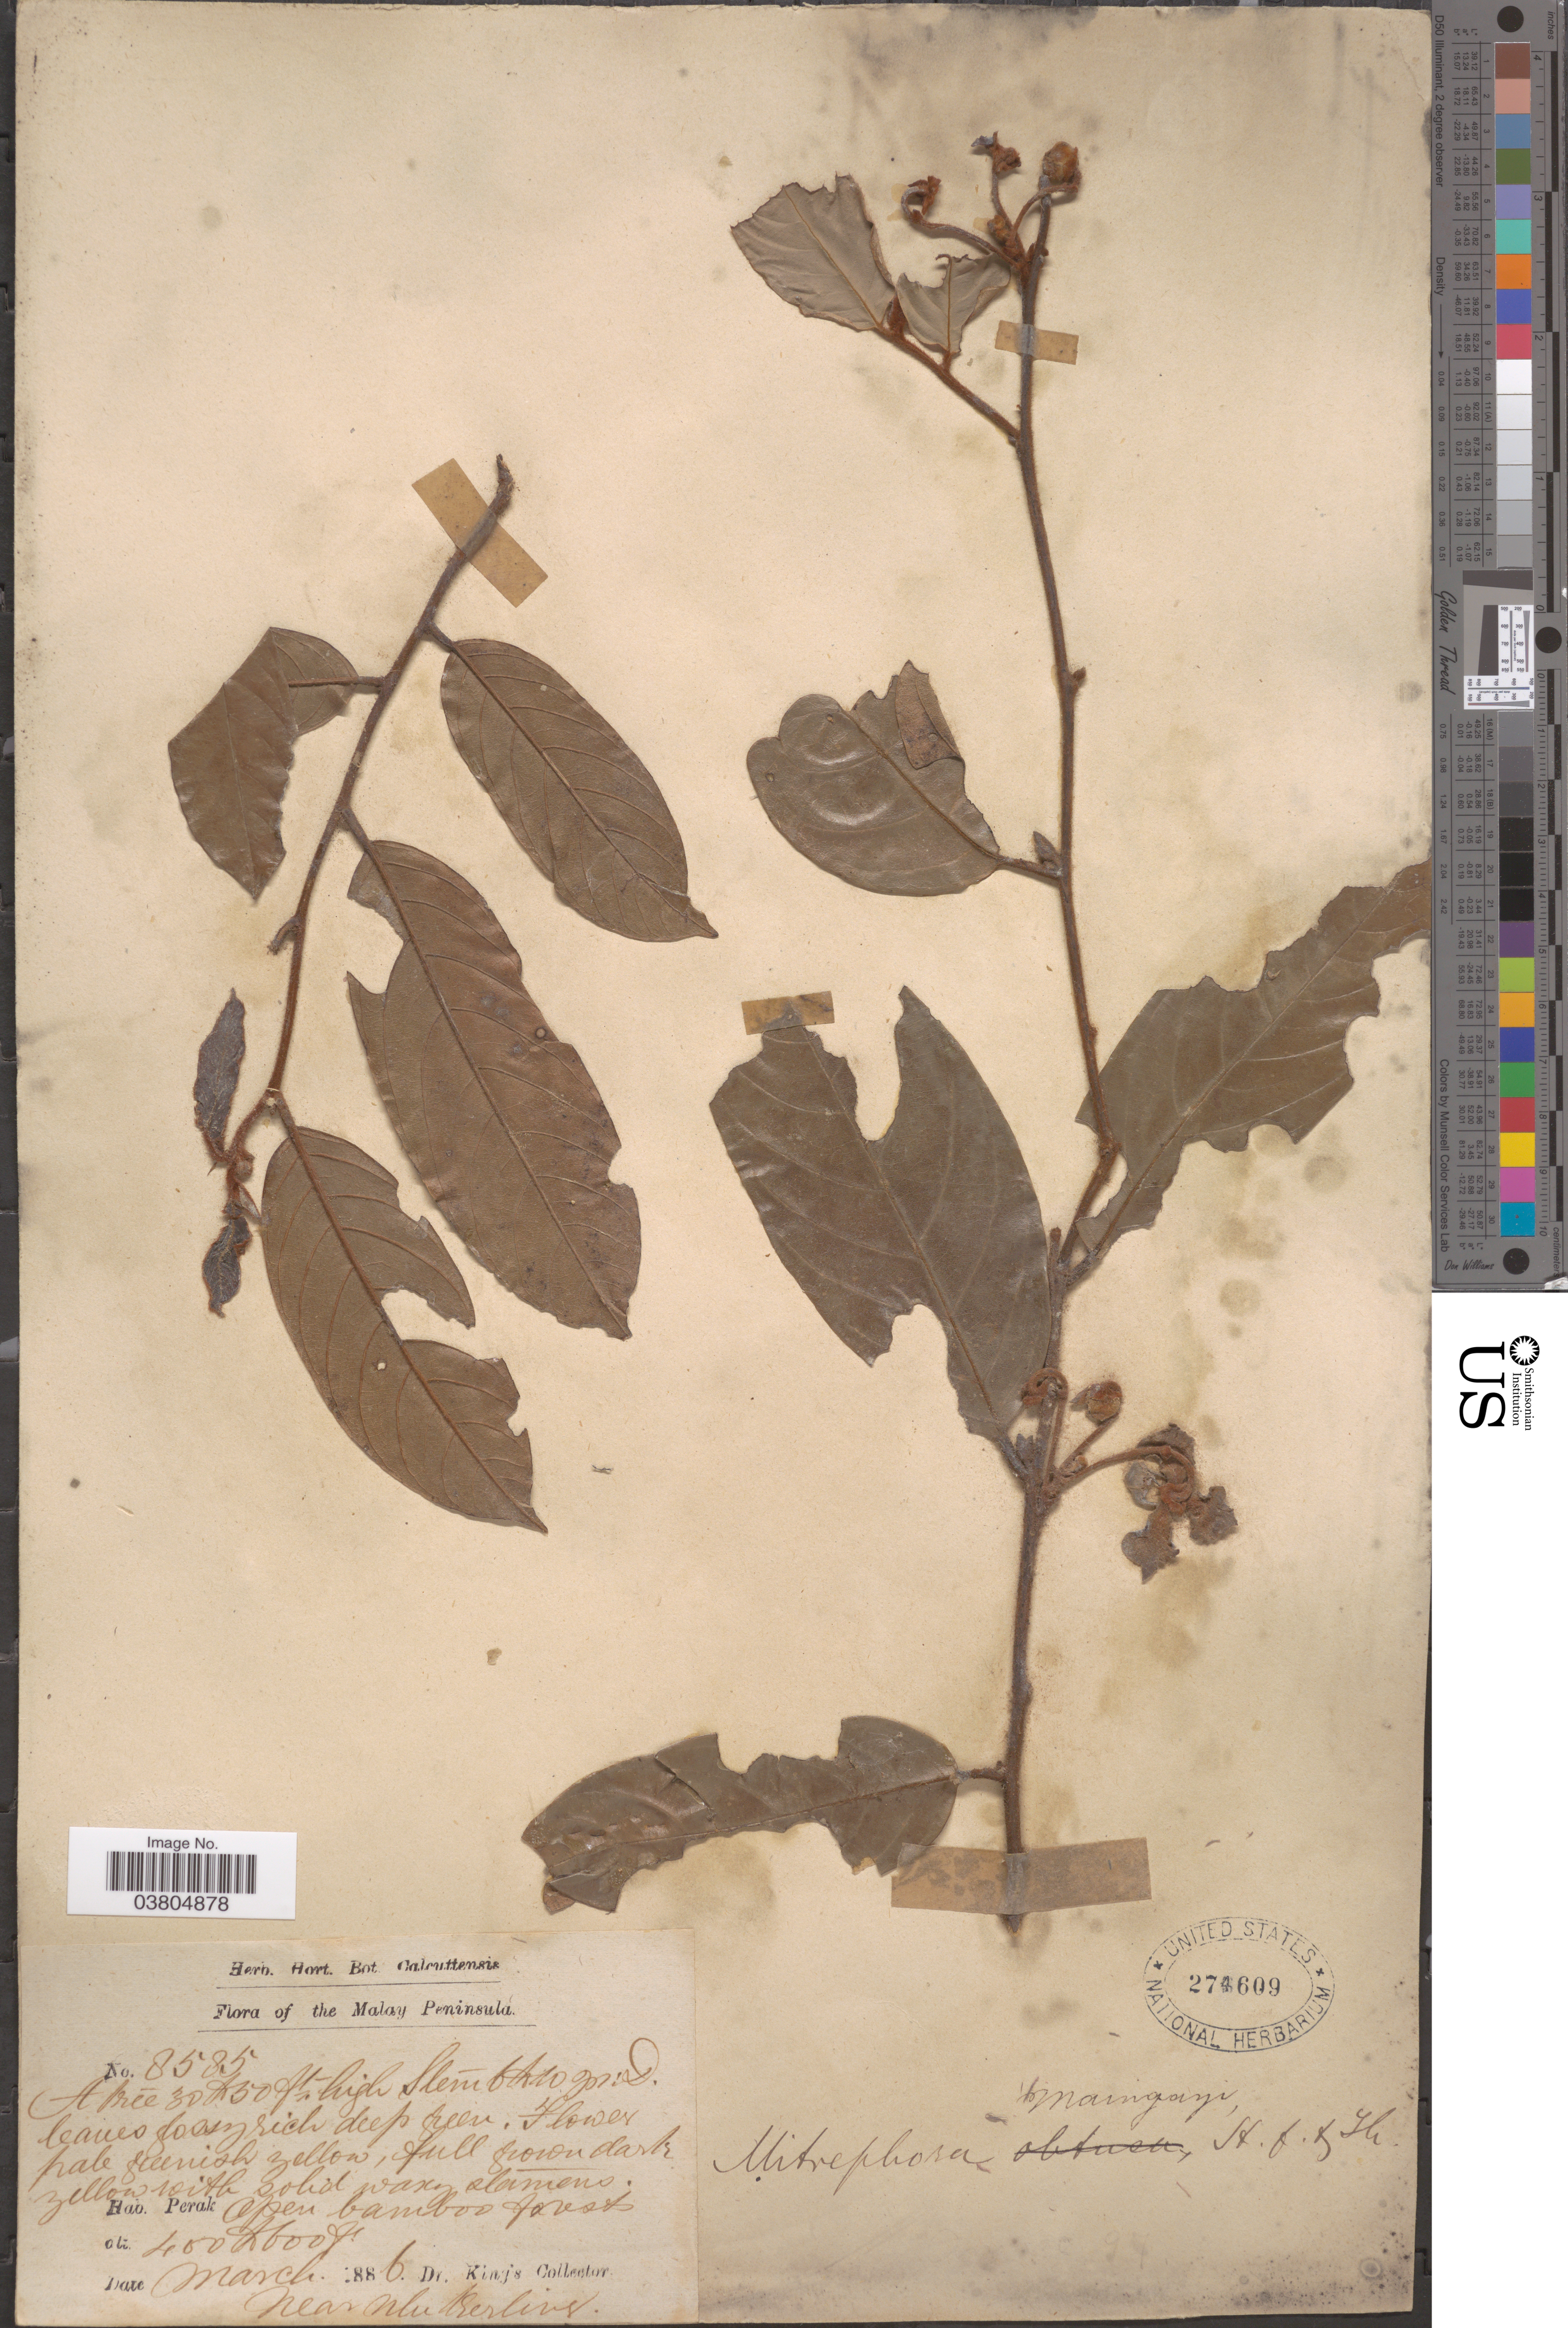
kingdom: Plantae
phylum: Tracheophyta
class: Magnoliopsida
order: Magnoliales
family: Annonaceae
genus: Mitrephora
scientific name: Mitrephora teysmannii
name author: Scheff.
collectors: Dr. King's collector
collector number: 8585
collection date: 1886-03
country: Malaysia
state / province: Perak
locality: The Malay Peninsula.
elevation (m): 122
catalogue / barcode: US 274609